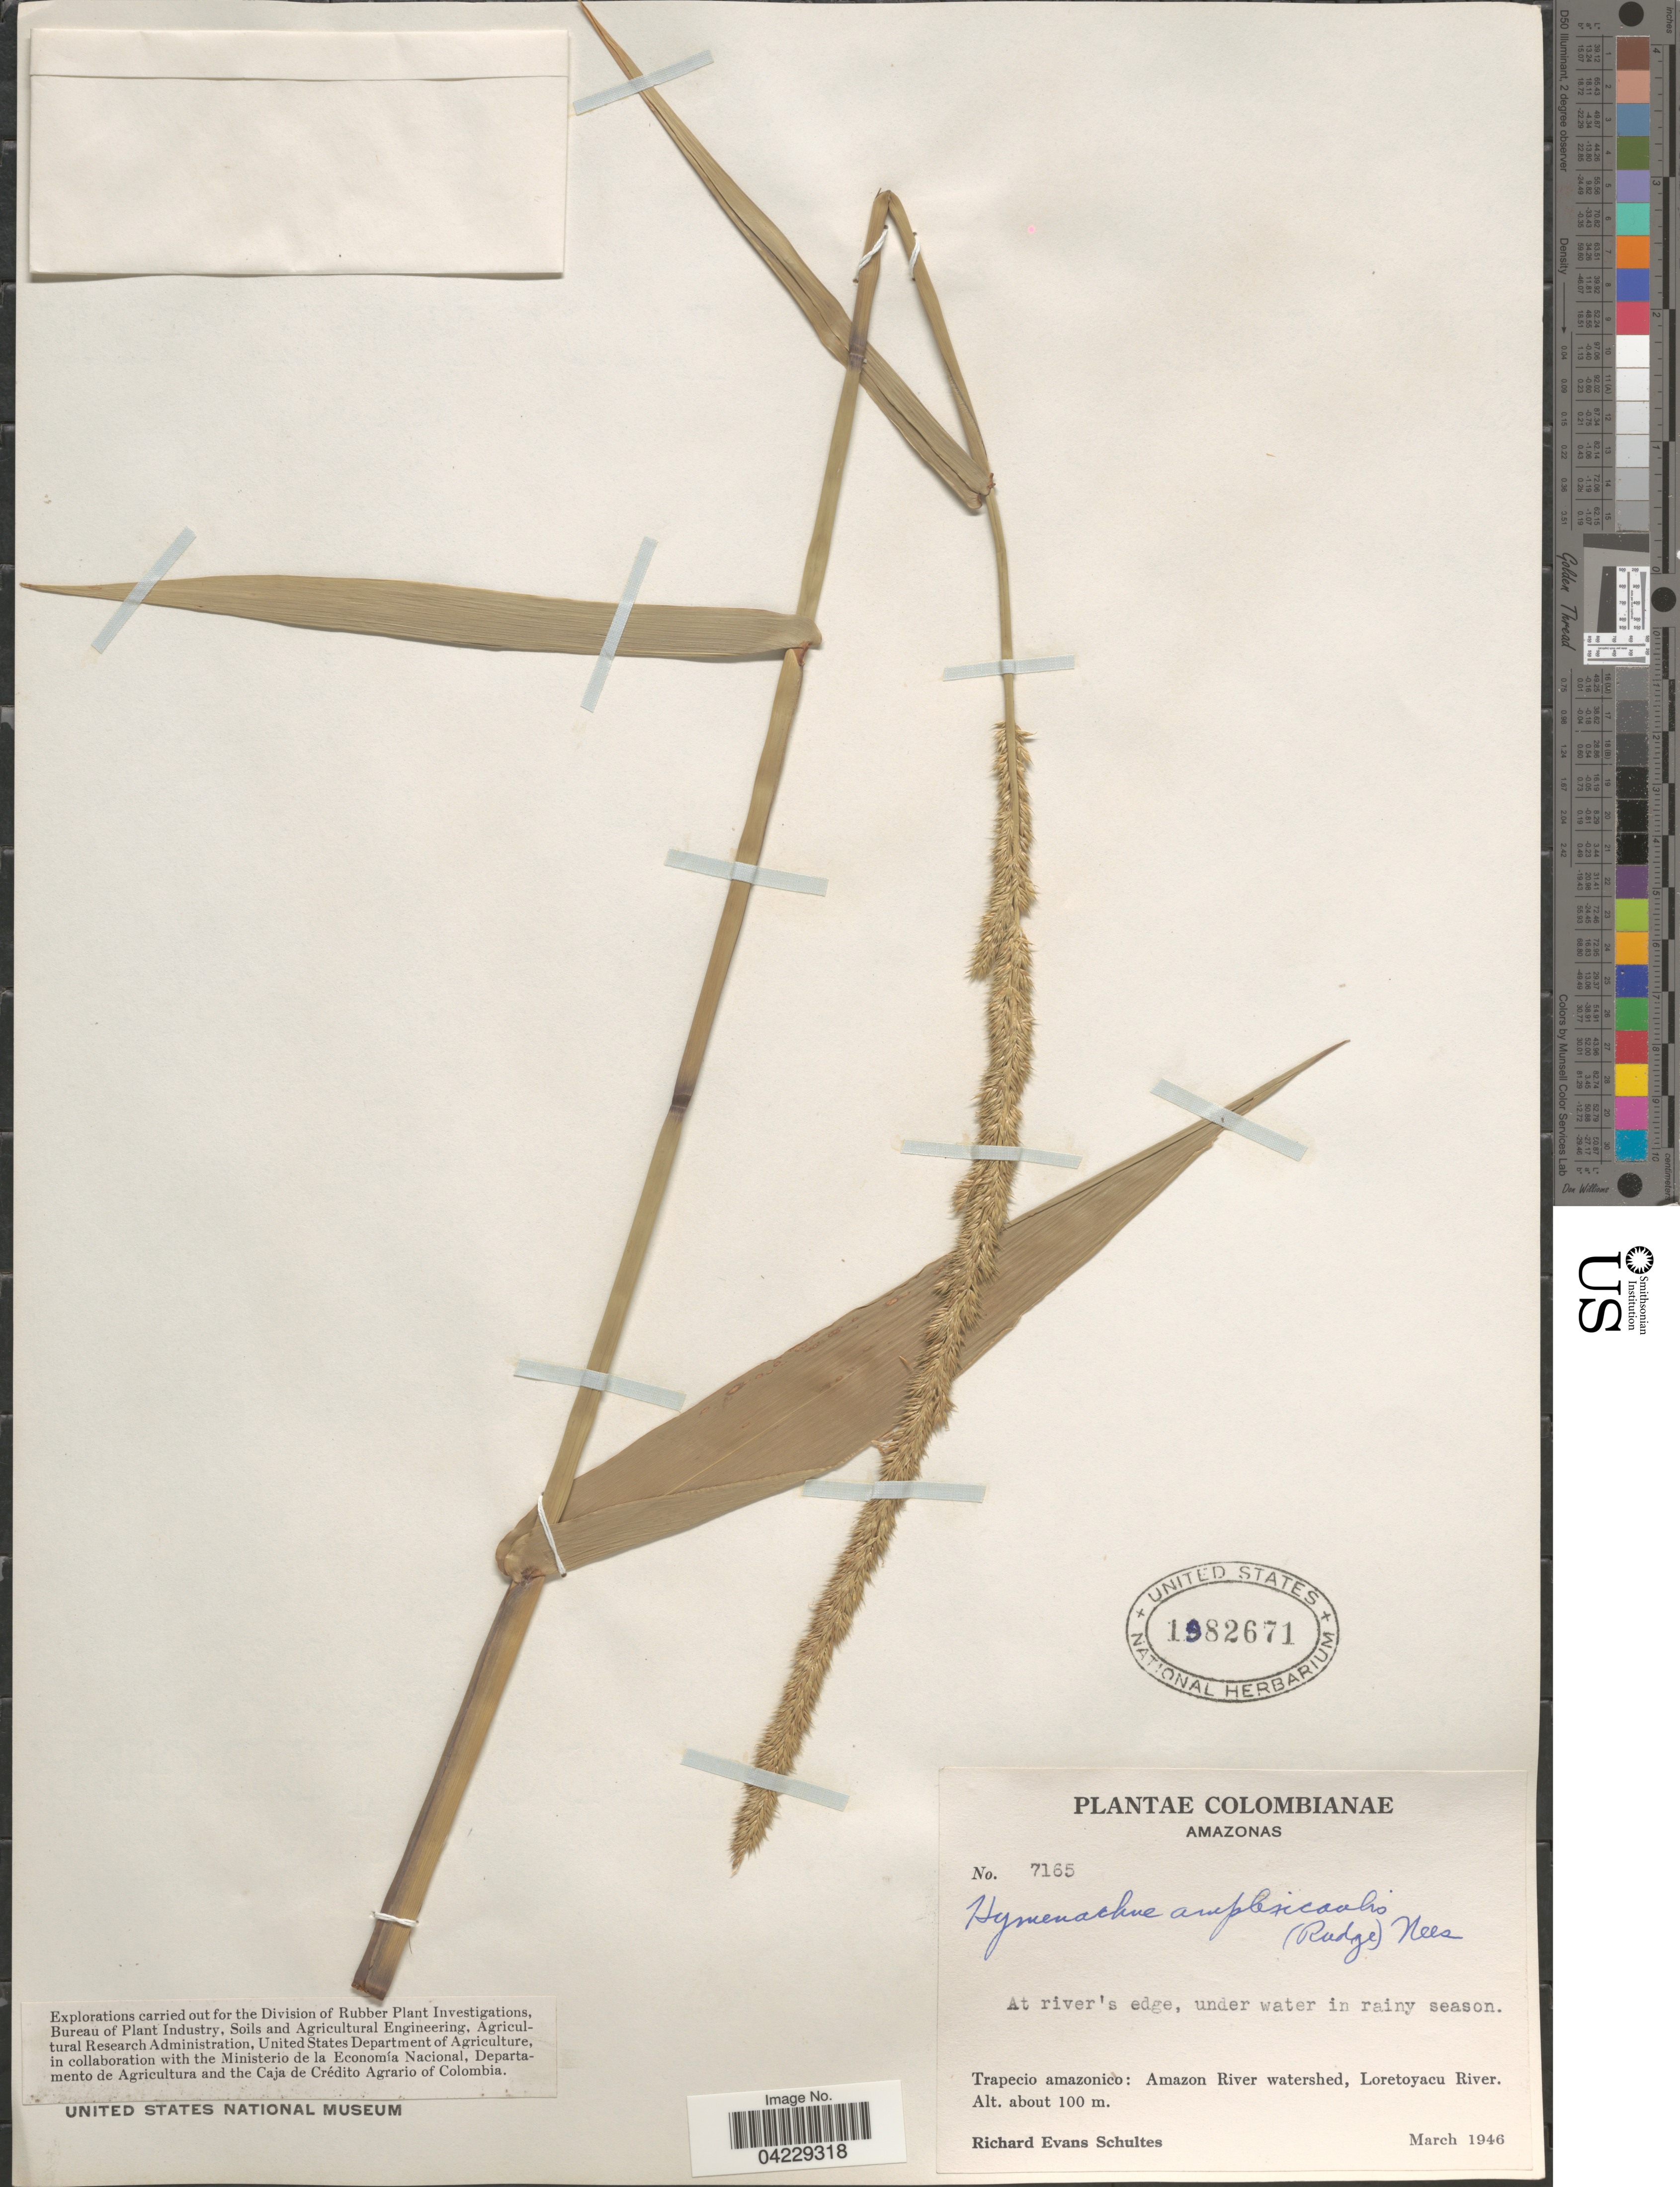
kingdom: Plantae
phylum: Tracheophyta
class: Liliopsida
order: Poales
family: Poaceae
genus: Hymenachne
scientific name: Hymenachne amplexicaulis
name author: (Rudge) Nees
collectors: R. E. Schultes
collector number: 7165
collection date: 1946-03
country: Colombia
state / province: Amazônas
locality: Colombianae. Trapecio amazonico: Amazon River watershed, Loretoyacu River.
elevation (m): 100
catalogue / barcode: US 1982671